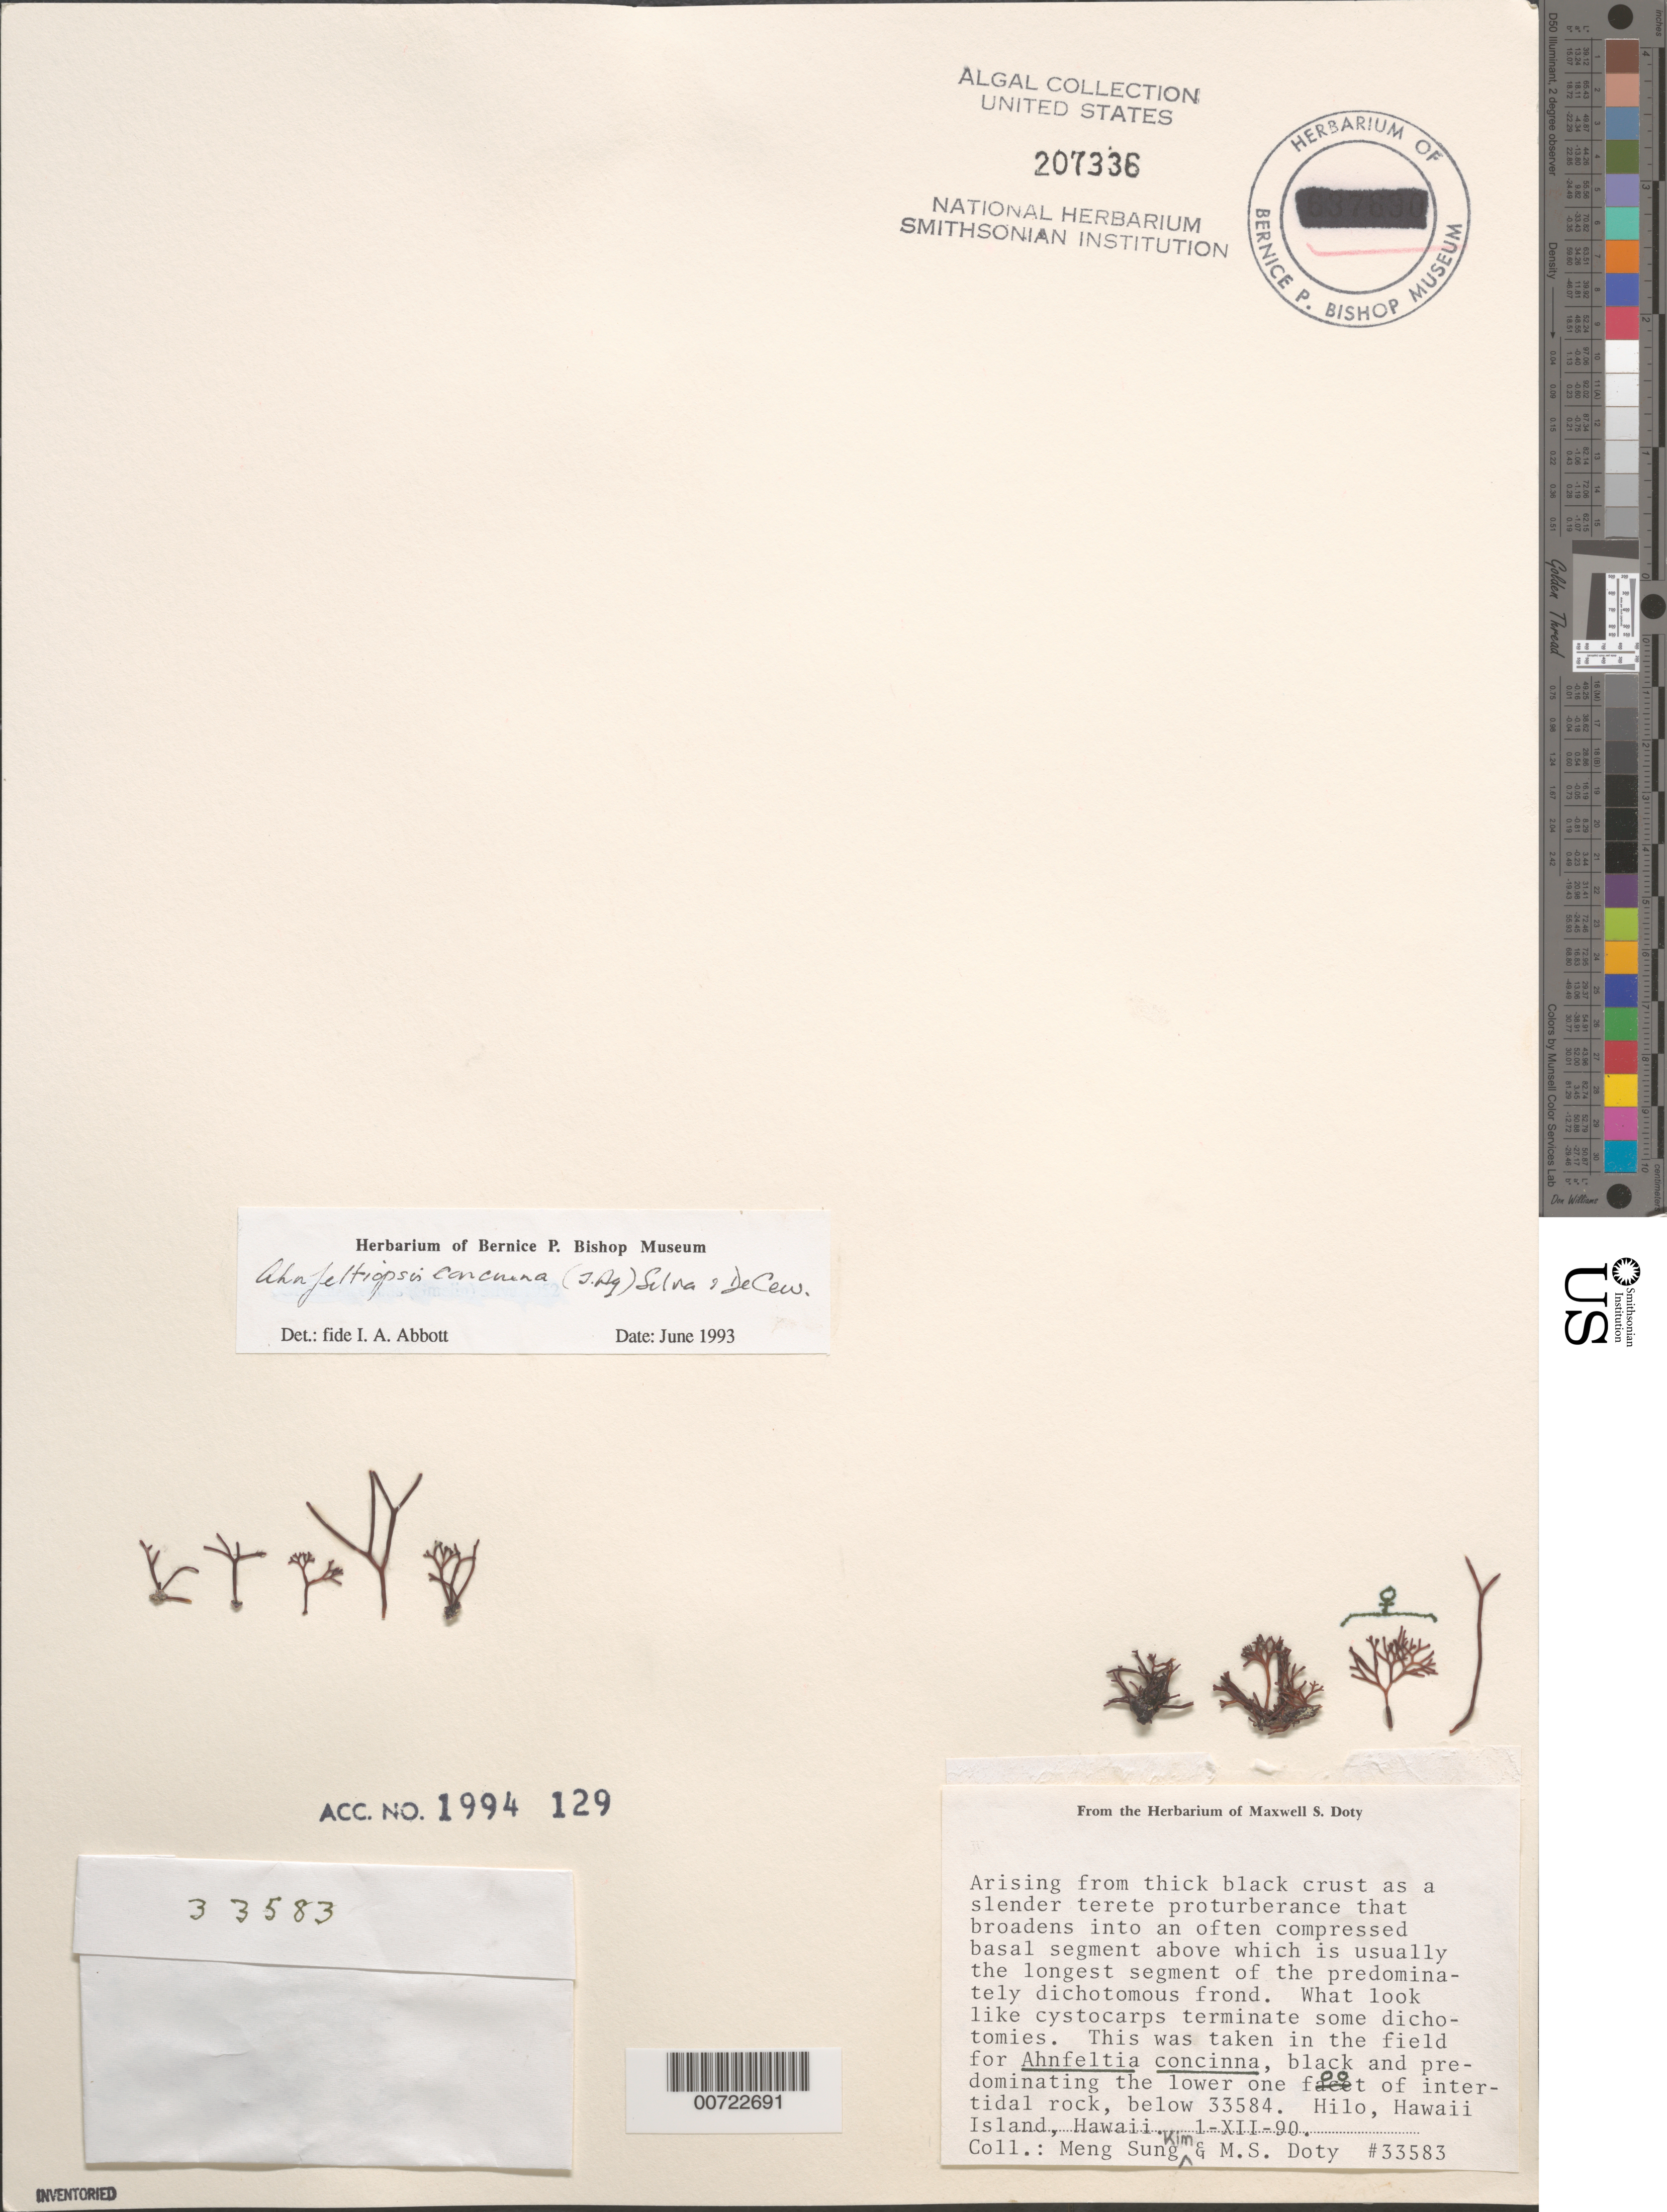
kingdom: Plantae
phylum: Rhodophyta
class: Florideophyceae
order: Gigartinales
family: Phyllophoraceae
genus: Gymnogongrus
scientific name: Gymnogongrus durvillei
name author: (Bory) M.S.Calderon & S.M. Boo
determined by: Algae name updating Project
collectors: M. S. Kim & M. S. Doty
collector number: MSD 33583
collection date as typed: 01 Dec 1990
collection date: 1990-12-01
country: United States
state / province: Hawaii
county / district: Hawaii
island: Hawaii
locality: Hilo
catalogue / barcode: US 207336